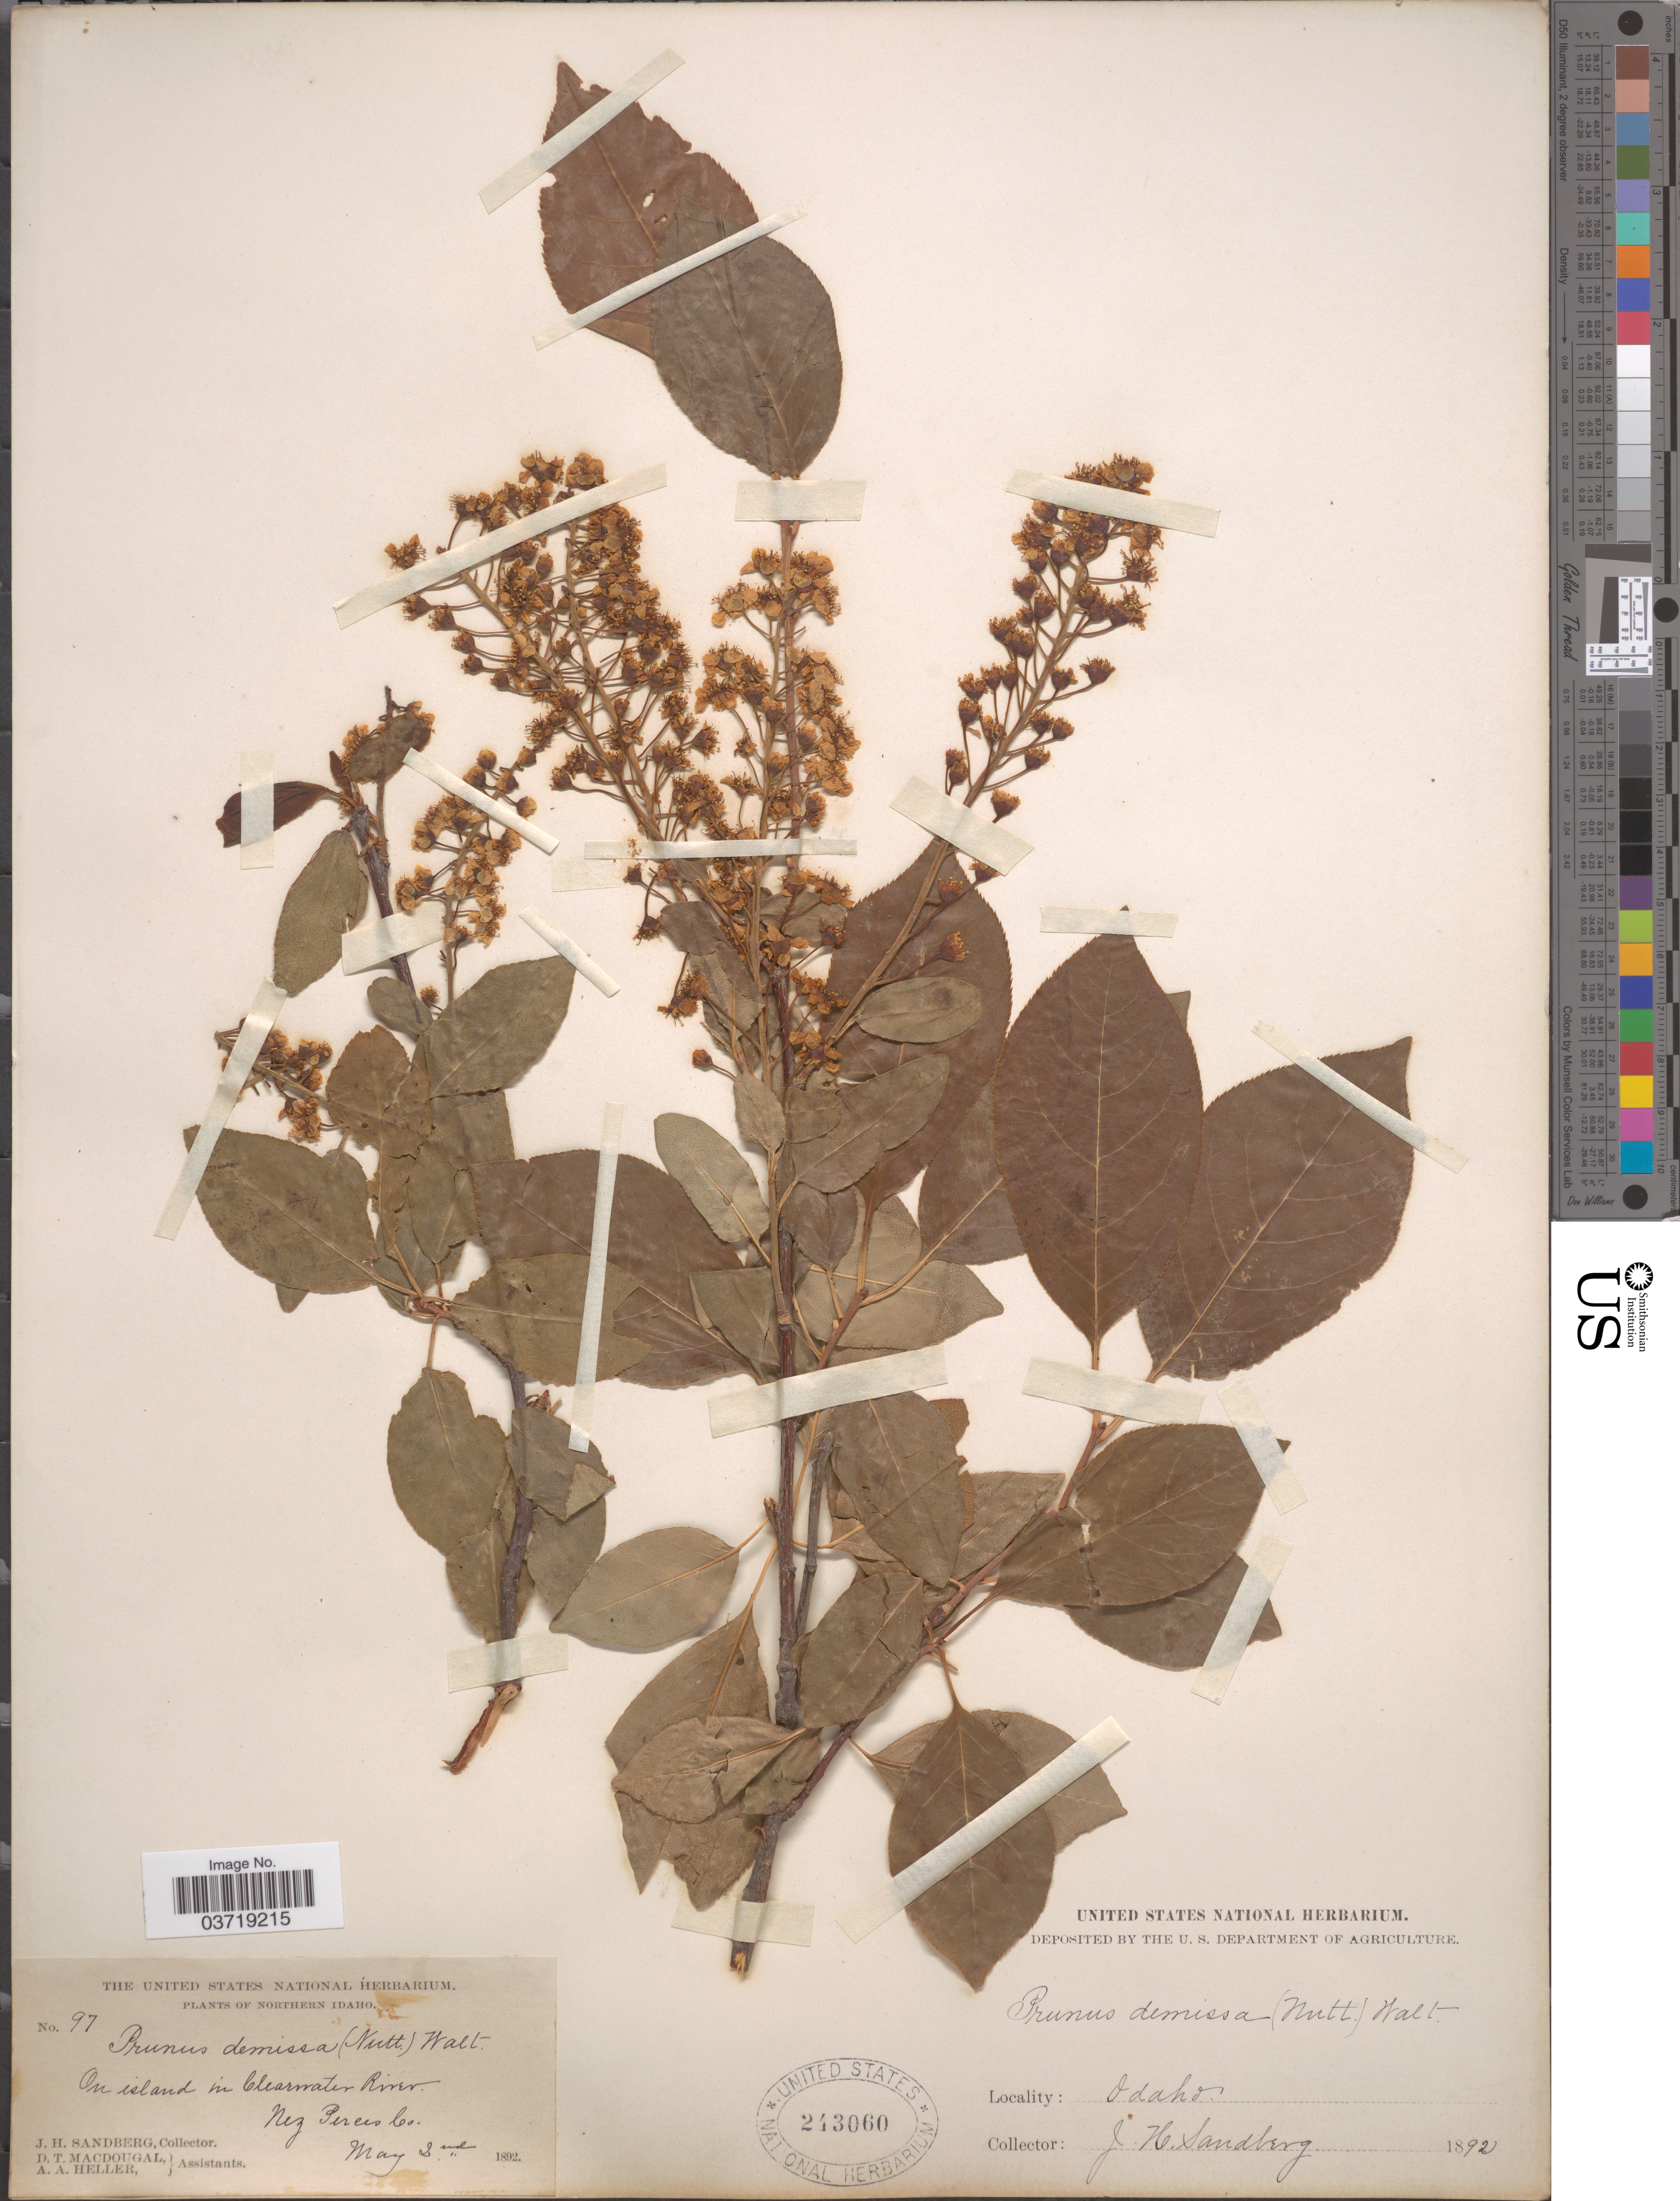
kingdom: Plantae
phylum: Tracheophyta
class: Magnoliopsida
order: Rosales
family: Rosaceae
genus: Prunus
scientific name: Prunus virginiana var. demissa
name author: (Nutt.) Torr.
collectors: J. H. Sandberg, D. T. MacDougal & A. A. Heller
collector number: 97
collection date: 1892-05-03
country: United States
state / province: Idaho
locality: Northern Idaho. On island in Clearwater River. Nez Perces Co.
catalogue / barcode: US 243060